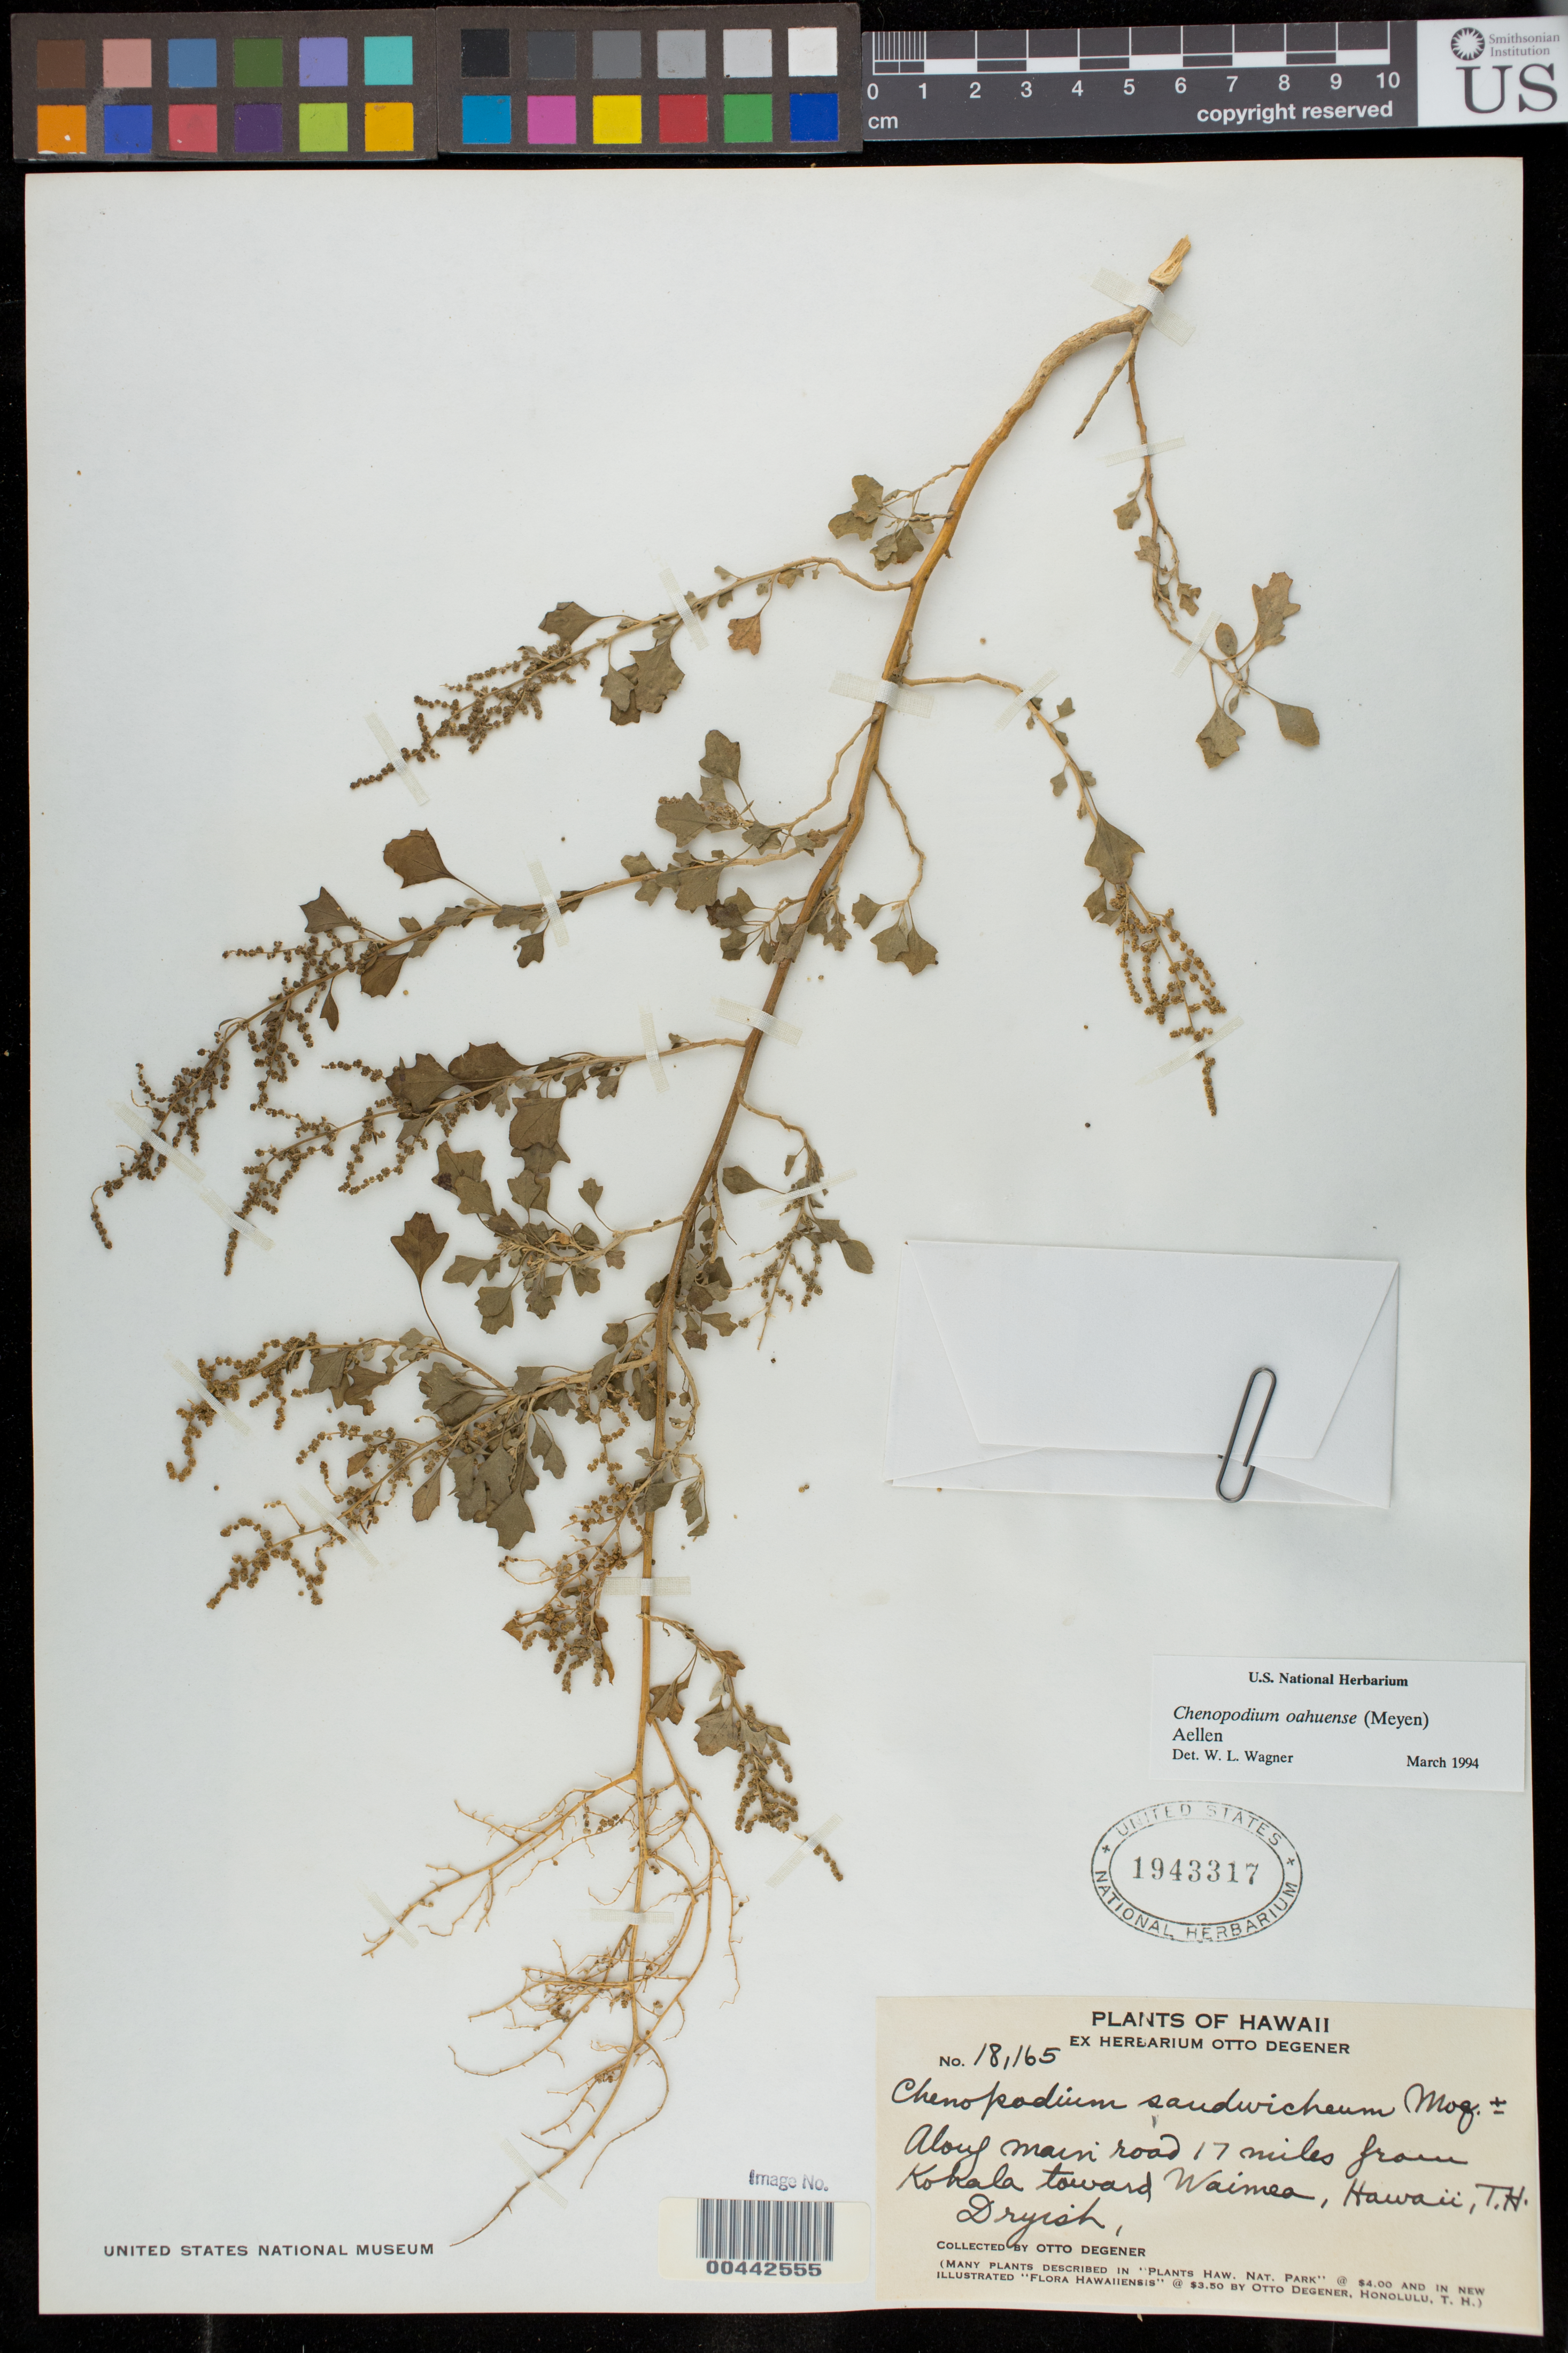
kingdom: Plantae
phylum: Tracheophyta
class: Magnoliopsida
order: Caryophyllales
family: Amaranthaceae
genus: Chenopodium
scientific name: Chenopodium oahuense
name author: (Meyen) Aellen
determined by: Wagner, W. L., (BOT), Smithsonian Institution - National Museum of Natural History (UNITED STATES)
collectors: O. Degener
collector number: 18165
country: United States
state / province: Hawaii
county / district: Hawaii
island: Hawaii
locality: Along main road 17 miles from Kohala toward Waimea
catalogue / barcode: US 1943317